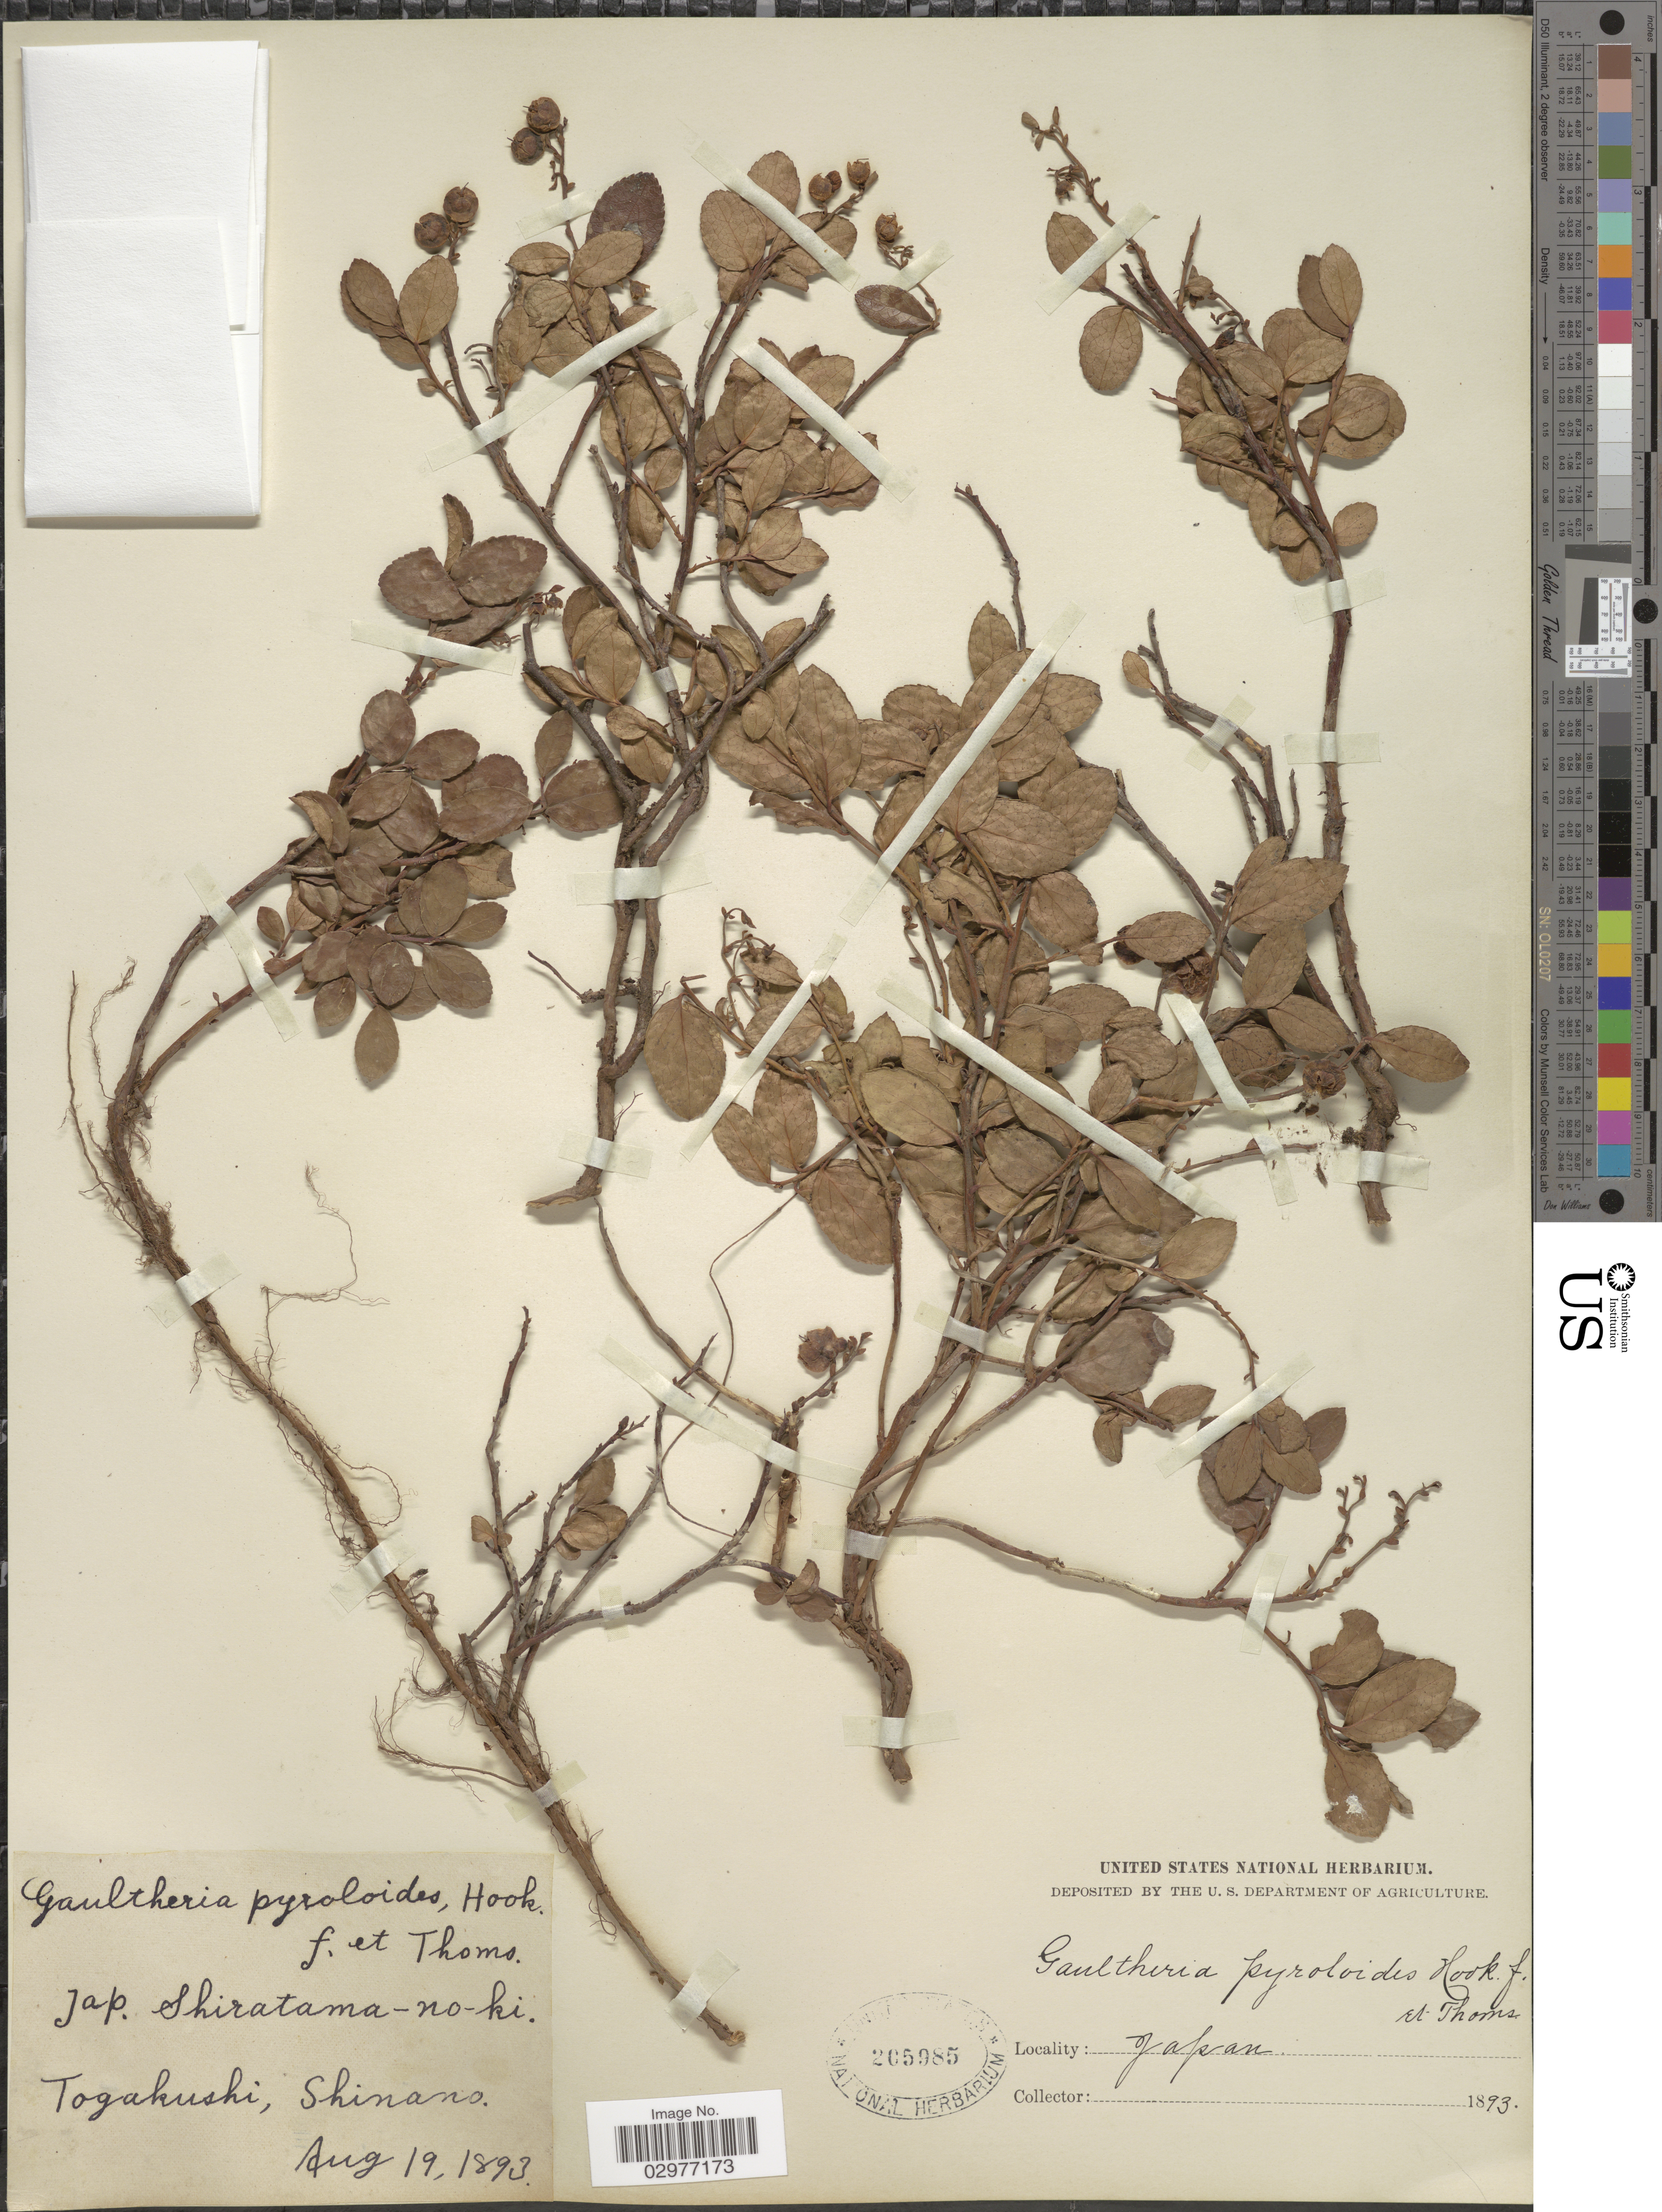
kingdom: Plantae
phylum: Tracheophyta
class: Magnoliopsida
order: Ericales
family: Ericaceae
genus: Gaultheria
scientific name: Gaultheria pyroloides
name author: Hook. f. & Thomson ex Miq.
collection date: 1893-08-19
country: Japan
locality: Togakushi, Shinano.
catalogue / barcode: US 205985